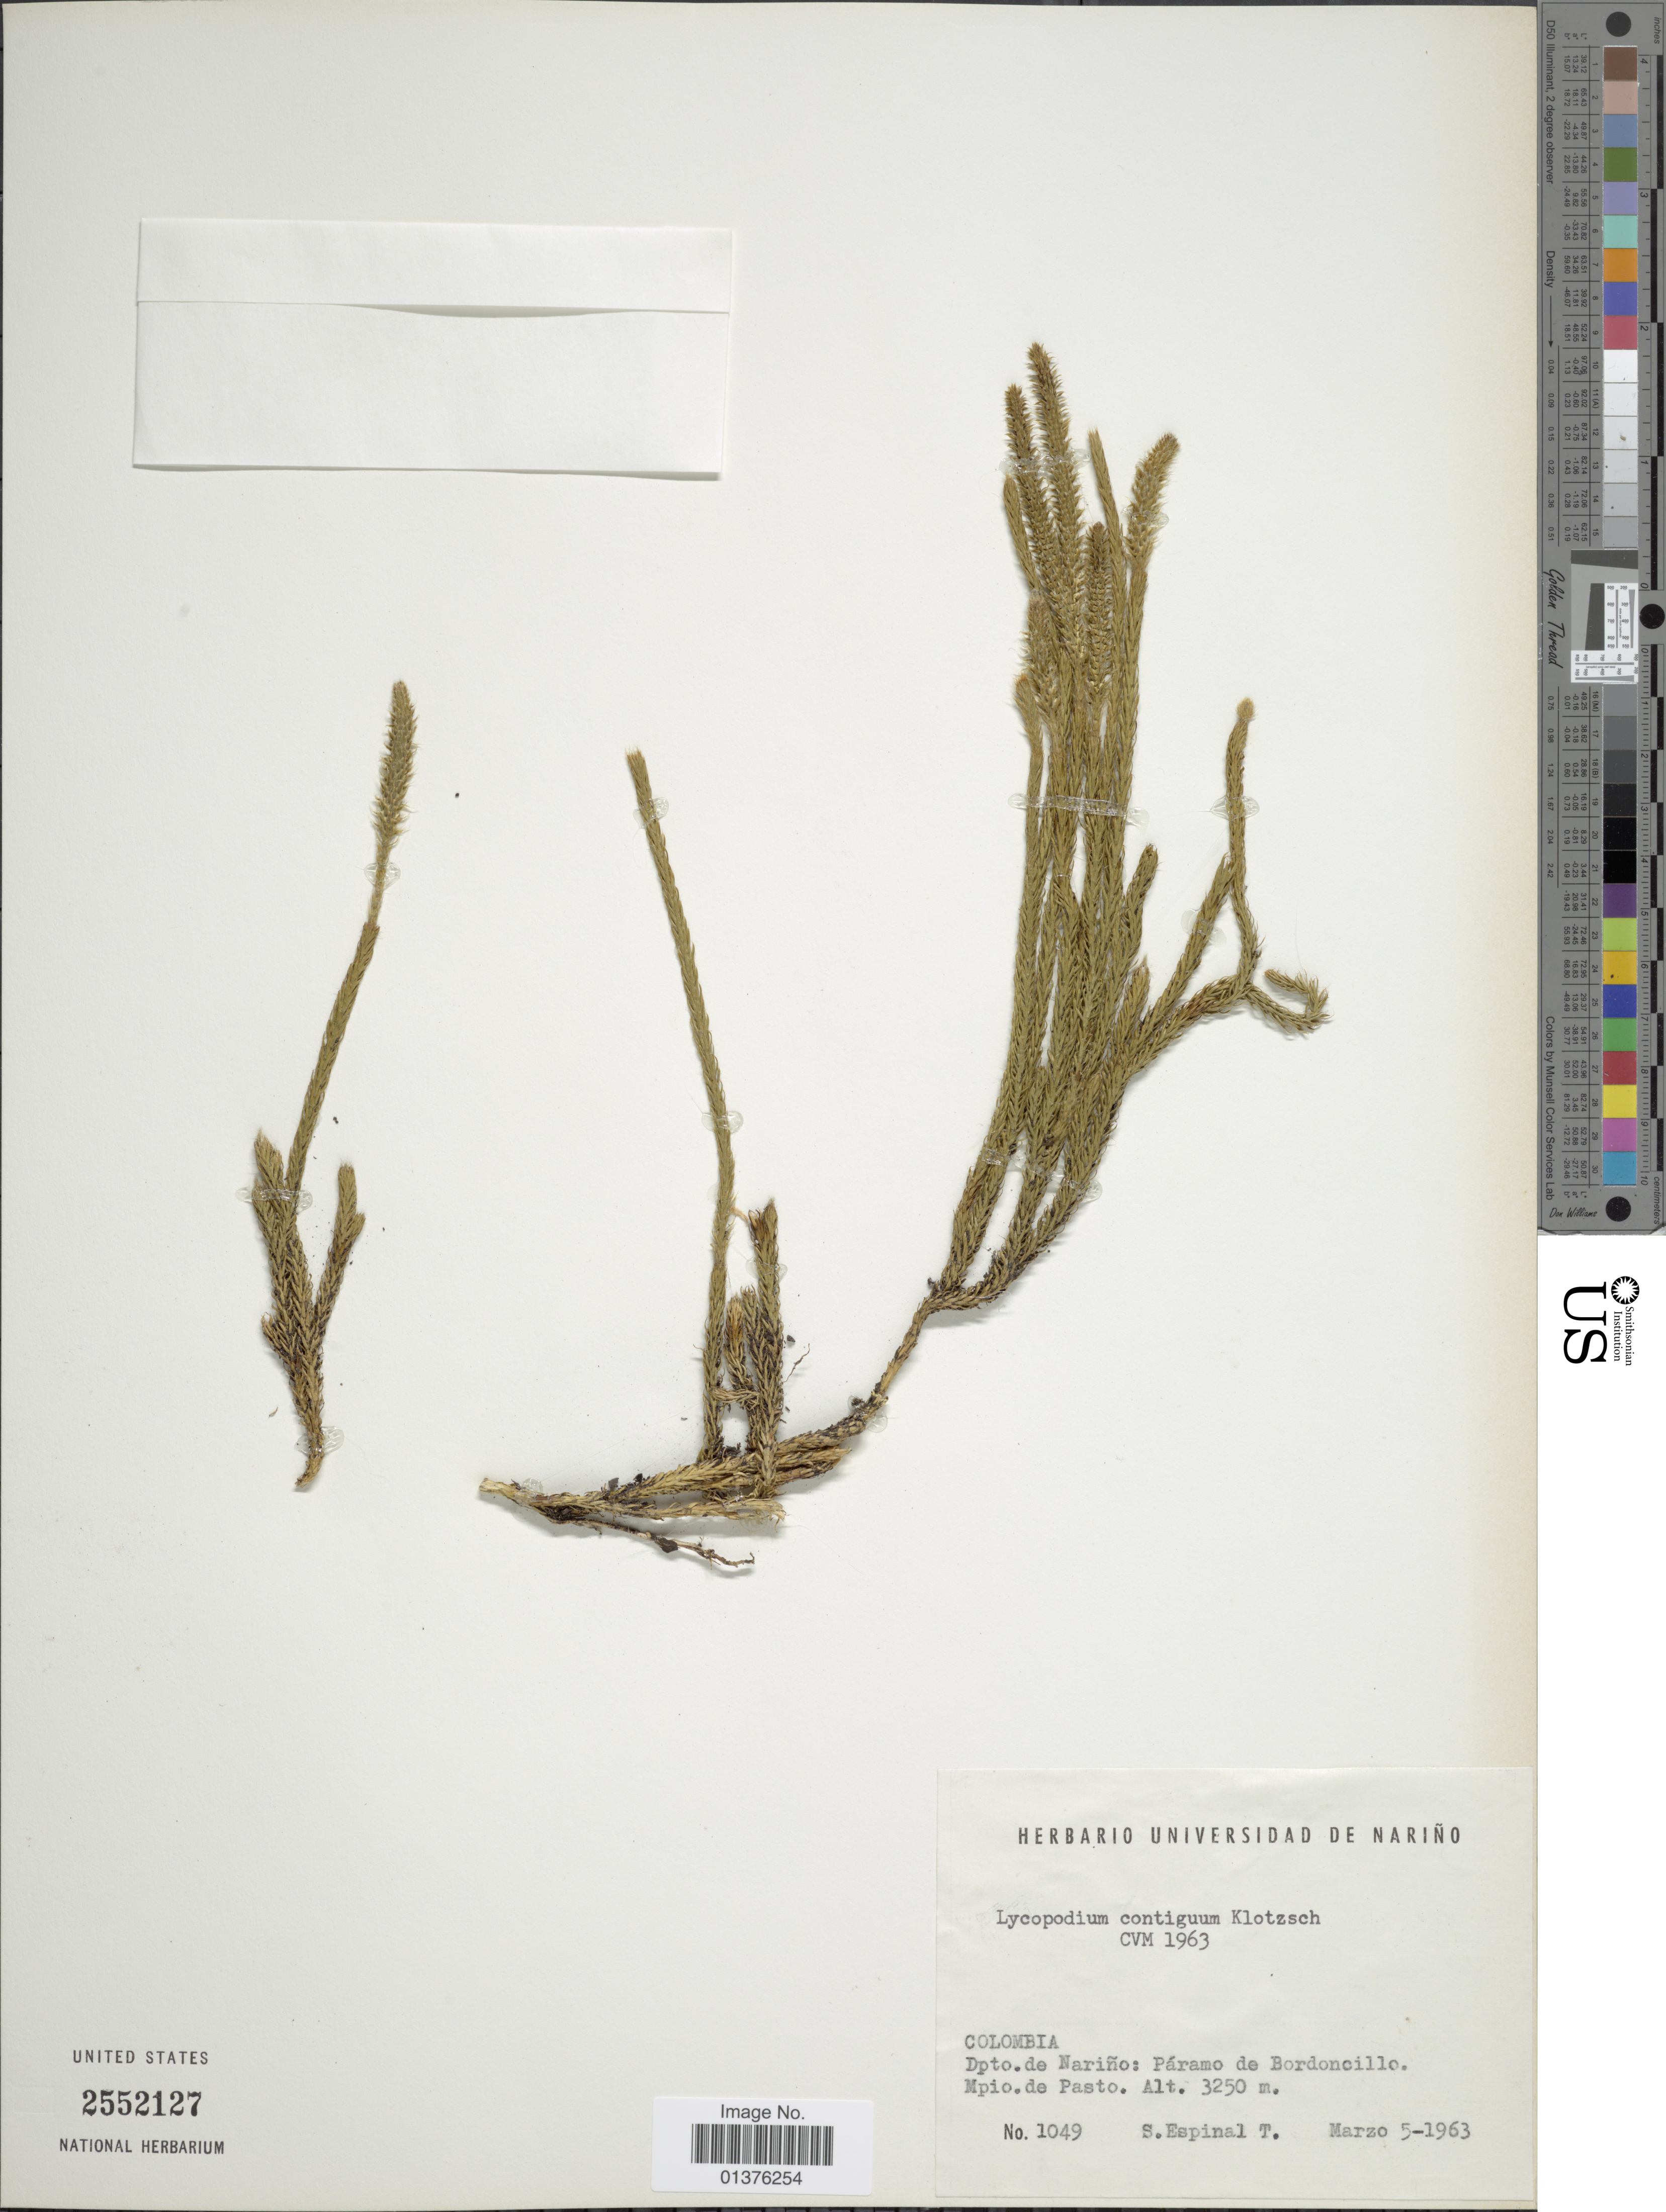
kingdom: Plantae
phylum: Tracheophyta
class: Lycopodiopsida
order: Lycopodiales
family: Lycopodiaceae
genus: Lycopodium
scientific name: Lycopodium clavatum subsp. contiguum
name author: (Klotzsch) B. Øllg.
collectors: T. S. Espinal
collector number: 1049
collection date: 1963-03-05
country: Colombia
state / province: Nariño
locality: Páramo de Bordoncillo, Mpio. de Paso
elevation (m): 3250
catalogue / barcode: US 2552127